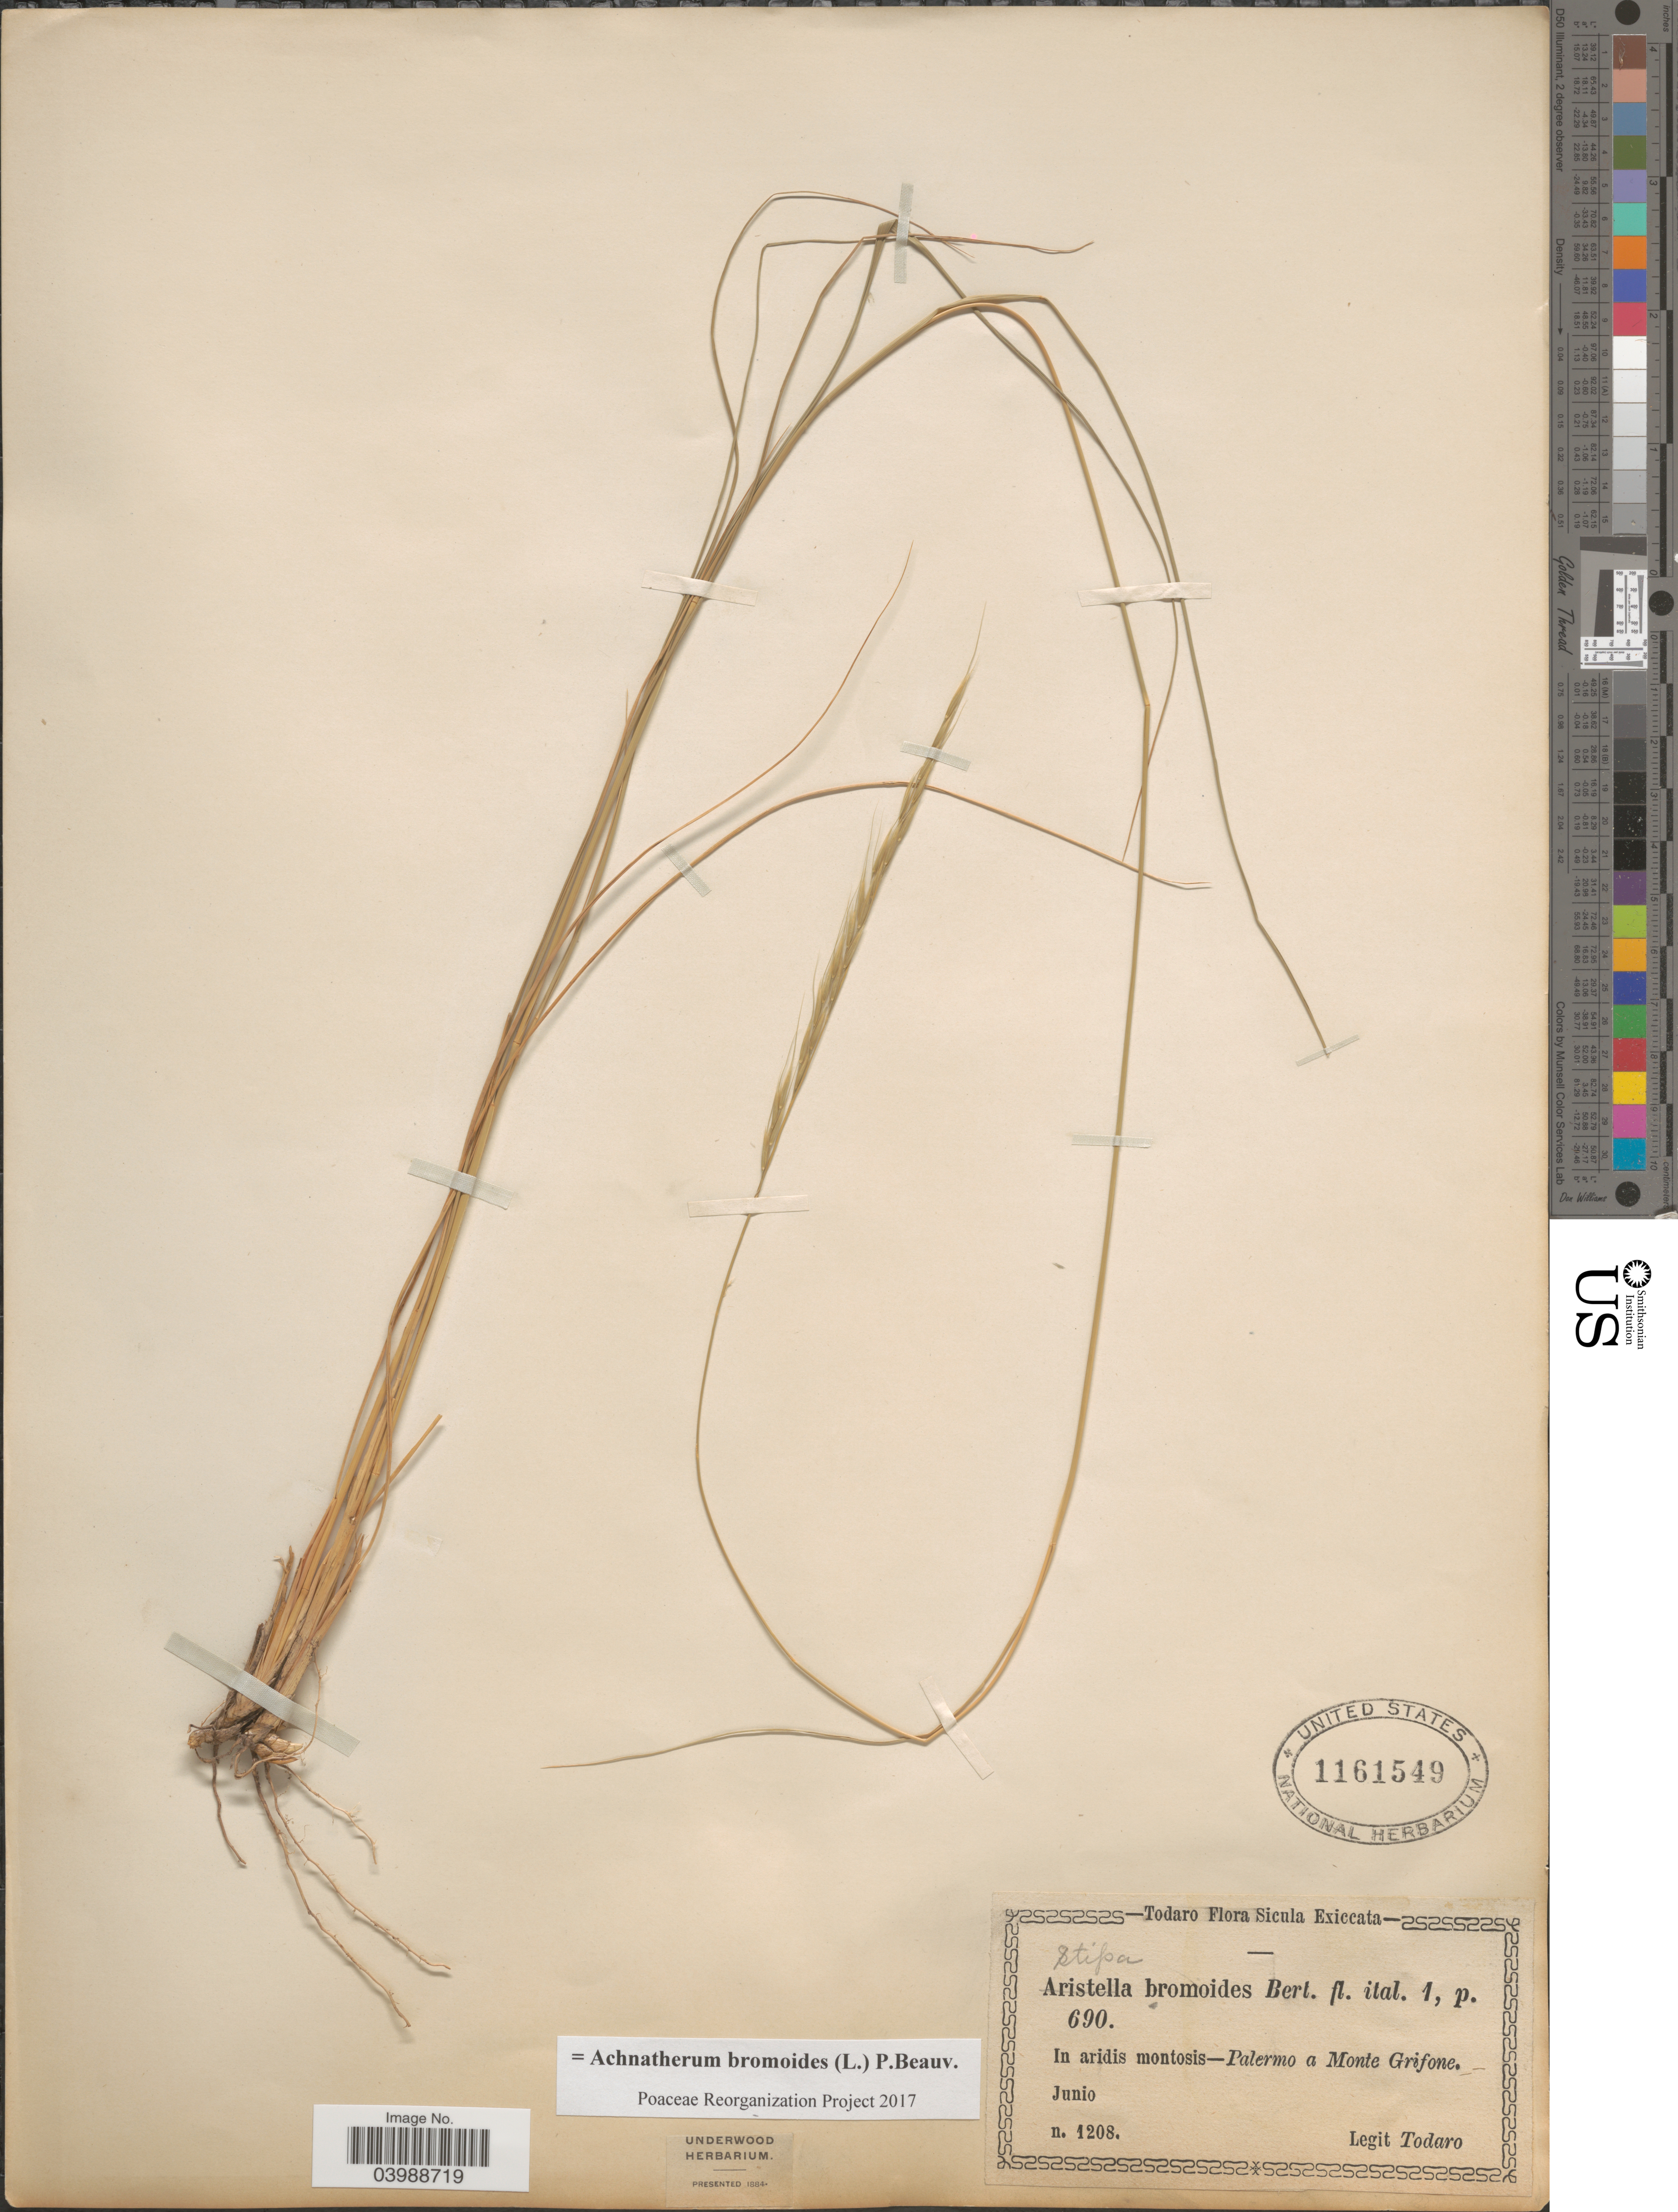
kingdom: Plantae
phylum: Tracheophyta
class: Liliopsida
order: Poales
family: Poaceae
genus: Achnatherum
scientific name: Achnatherum bromoides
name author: (L.) P. Beauv.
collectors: Todaro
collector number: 1208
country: Italy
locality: Sicula. Palermo a Monte Grifone.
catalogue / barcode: US 1161549